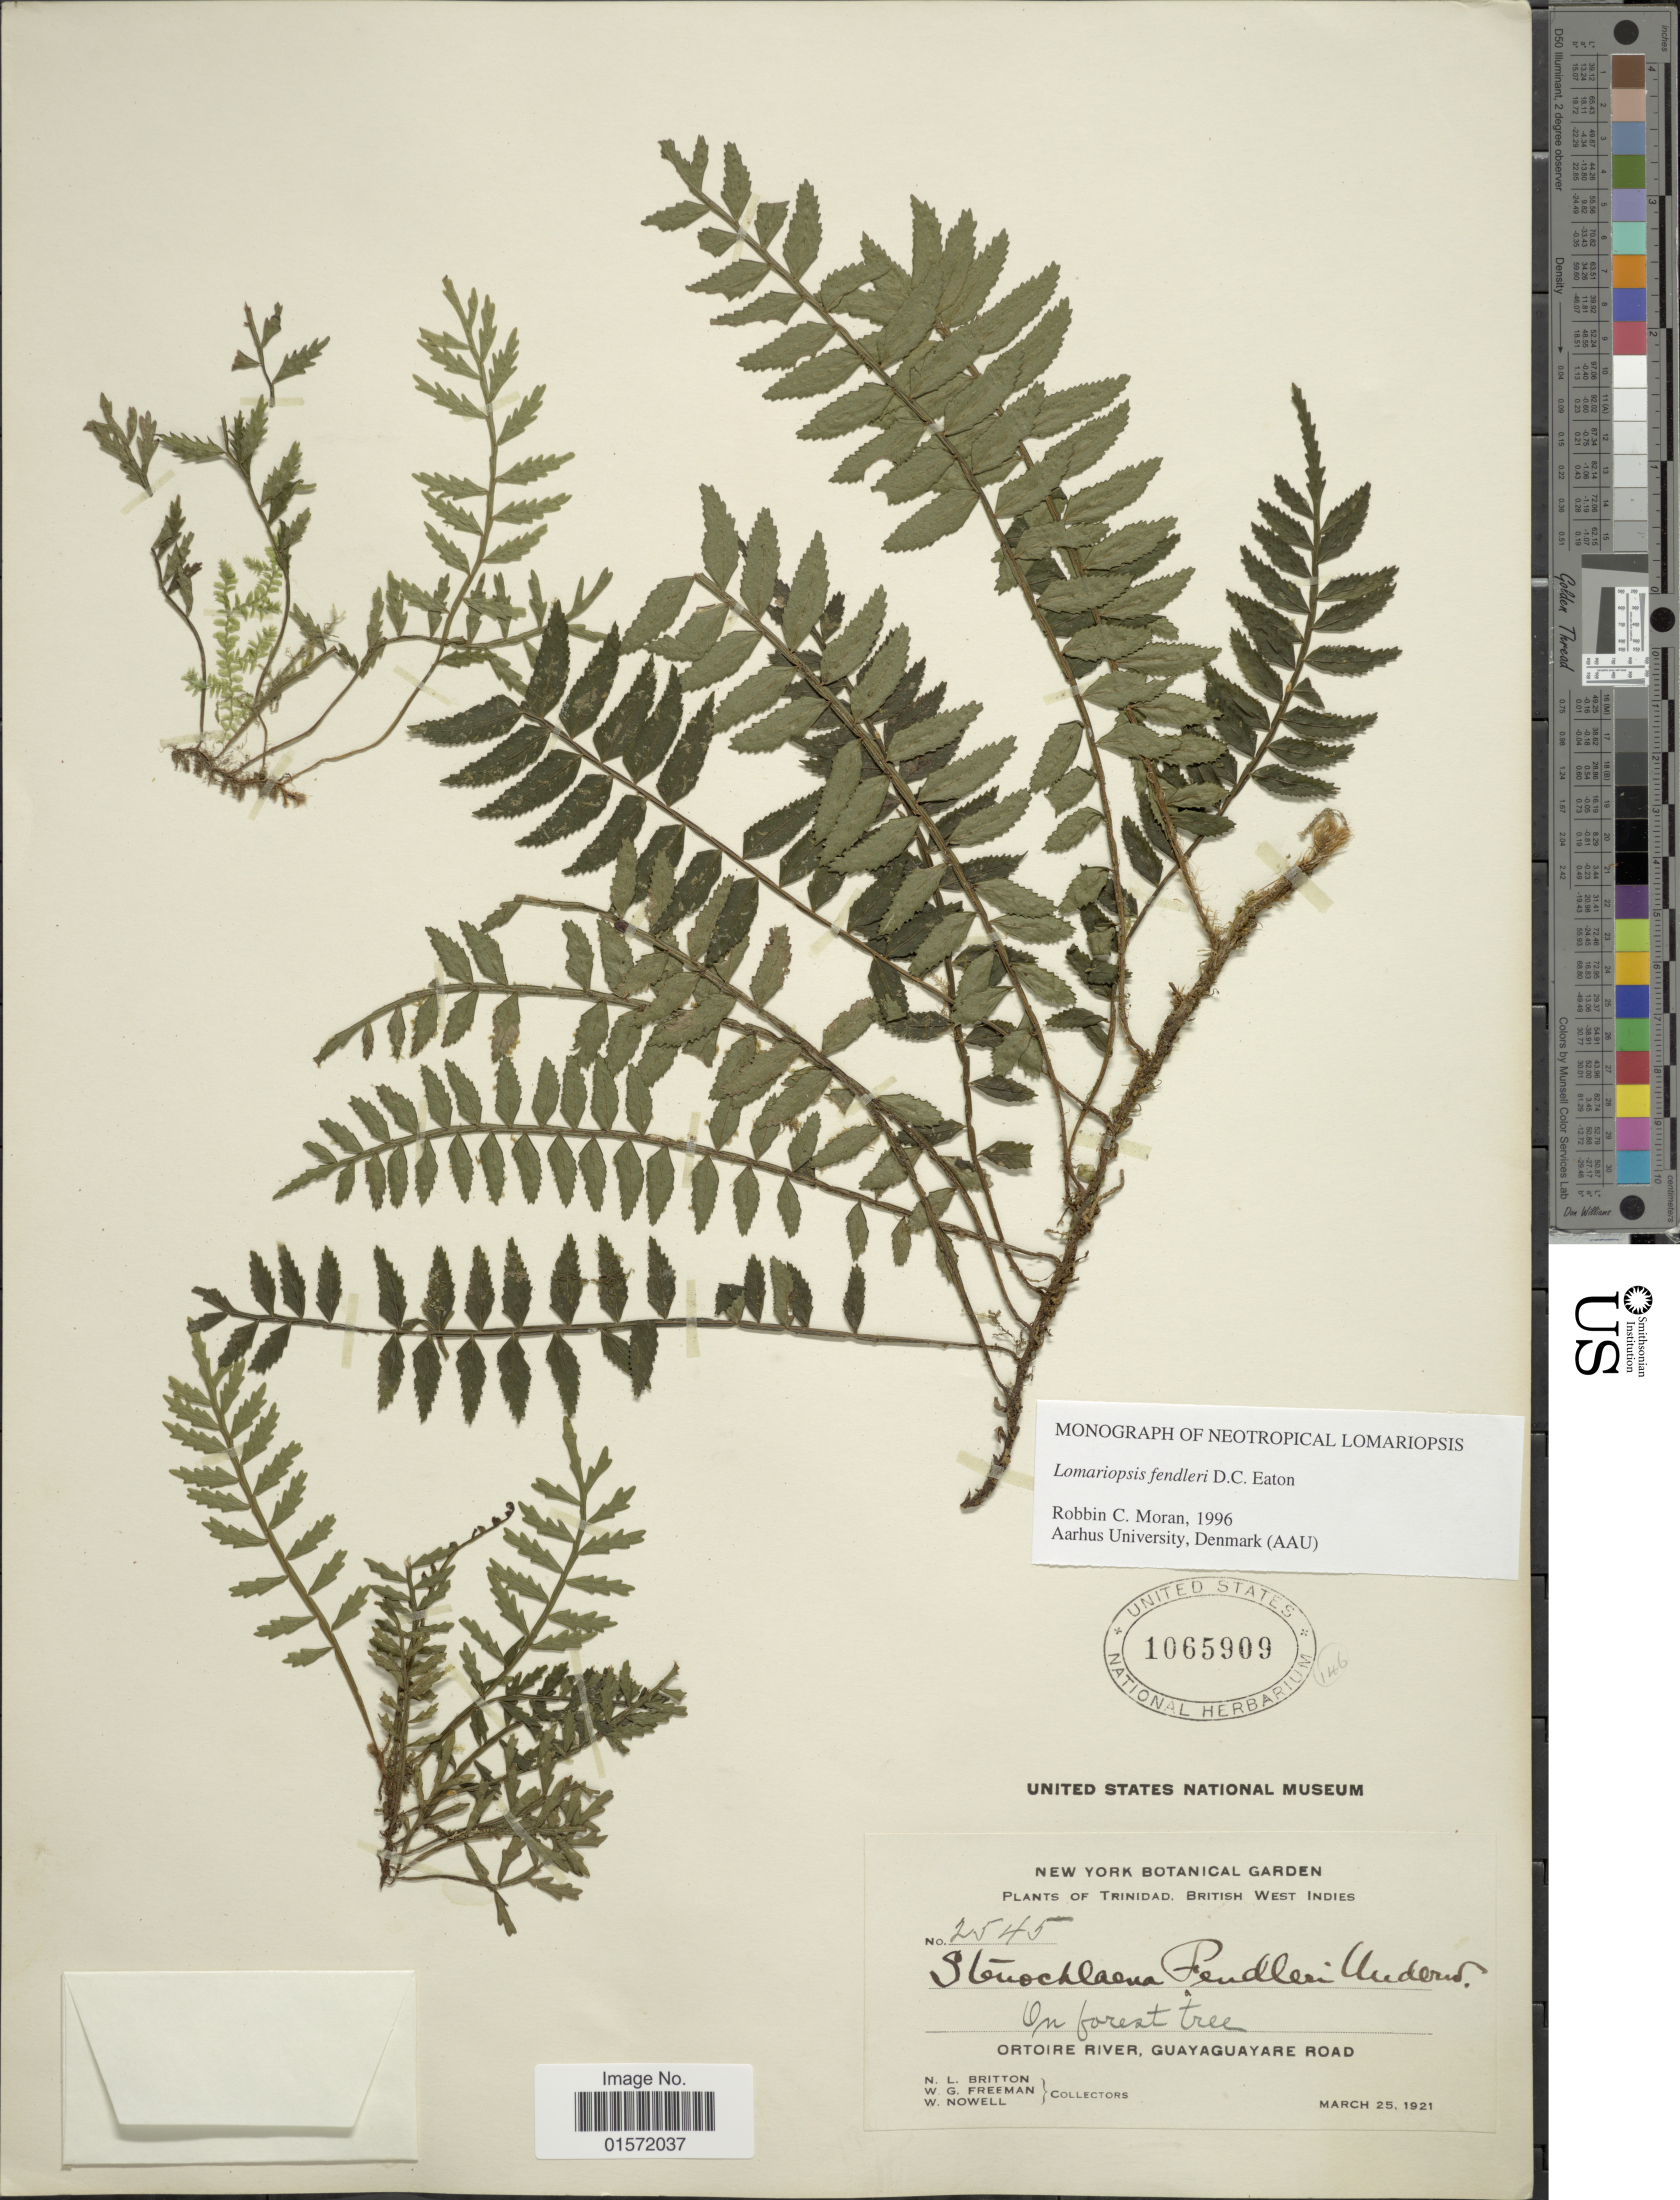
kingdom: Plantae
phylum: Tracheophyta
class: Polypodiopsida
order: Polypodiales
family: Lomariopsidaceae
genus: Lomariopsis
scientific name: Lomariopsis fendleri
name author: D.C. Eaton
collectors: N. Britton, W. Freeman & W. Nowell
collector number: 2545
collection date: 1921-03-25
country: Trinidad and Tobago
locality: Trinidad, British West Indies, Ortoire River, Guayaguayare Road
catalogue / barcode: US 1065909